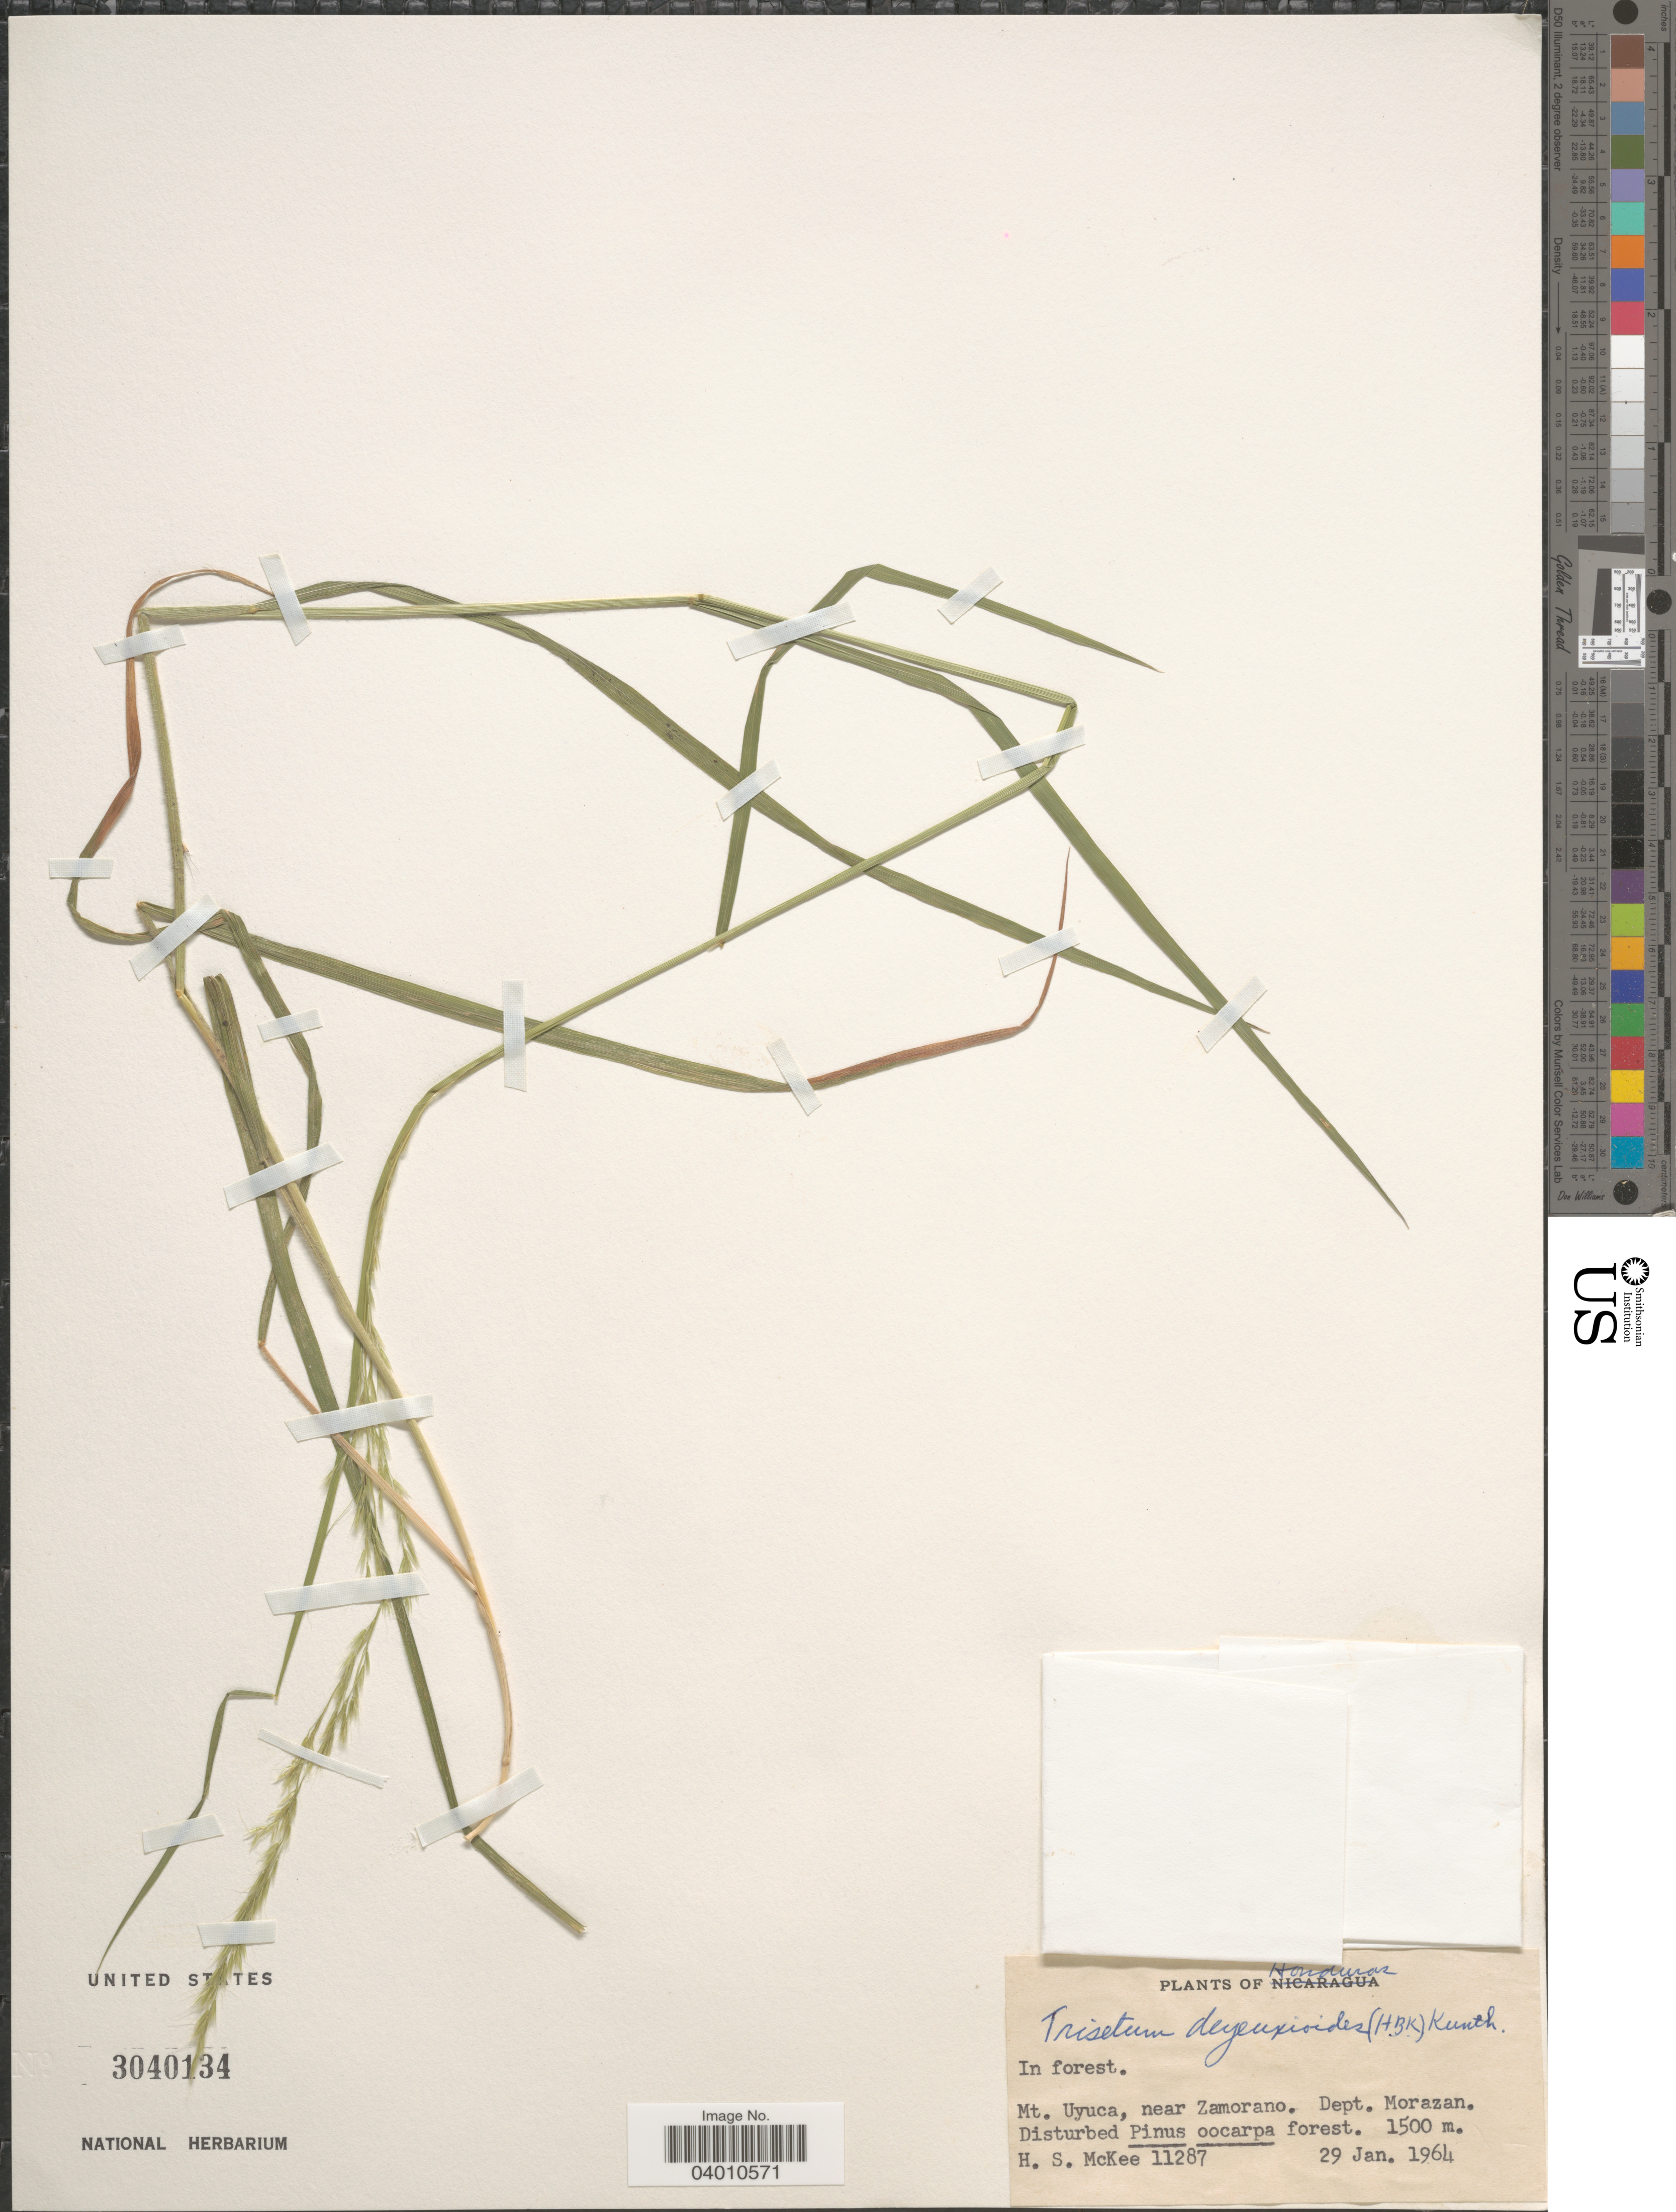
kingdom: Plantae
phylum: Tracheophyta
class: Liliopsida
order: Poales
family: Poaceae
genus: Peyritschia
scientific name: Peyritschia deyeuxioides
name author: (Kunth) Finot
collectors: H. S. McKee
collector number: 11287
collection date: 1964-01-29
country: Honduras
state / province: Fco. Morazán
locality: Mt. Uyuca, near Zamorano. Dept. Morazan.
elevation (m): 1500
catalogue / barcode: US 3040134